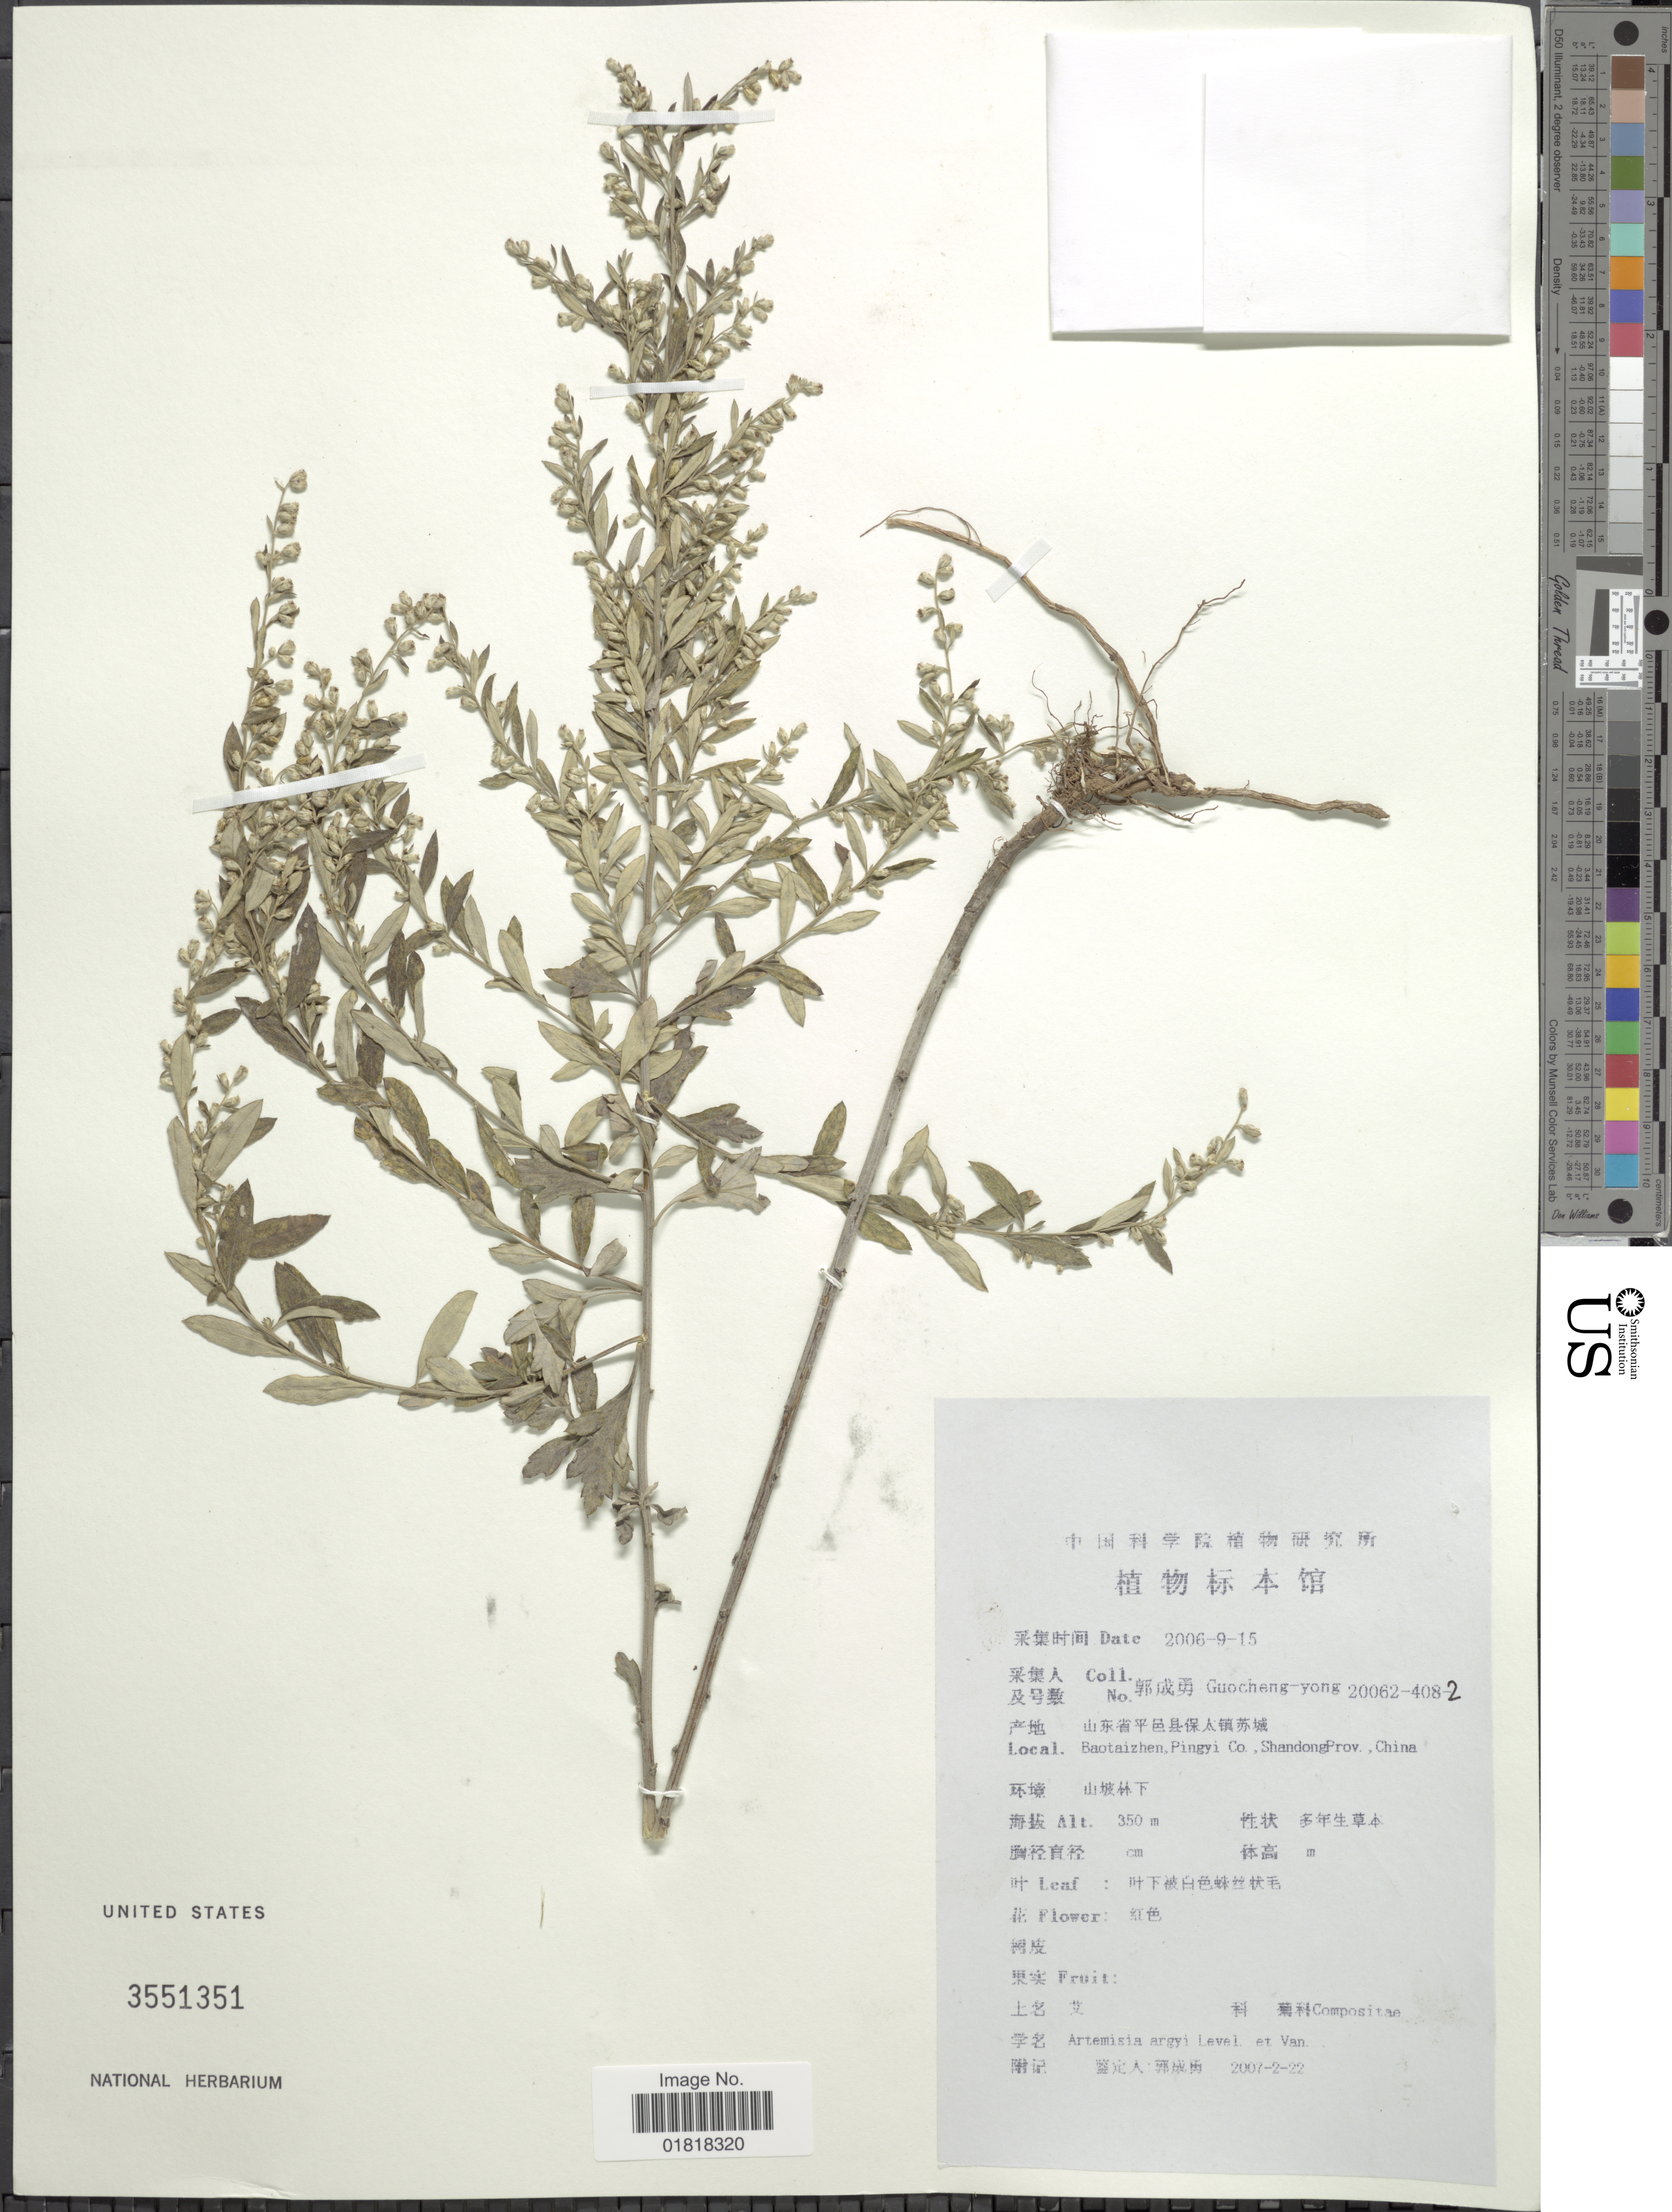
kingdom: Plantae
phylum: Tracheophyta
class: Magnoliopsida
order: Asterales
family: Asteraceae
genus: Artemisia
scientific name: Artemisia argyi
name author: H. Lév. & Vaniot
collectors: Guo cheng-yong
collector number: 20062-408-2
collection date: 2006-09-15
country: China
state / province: Shandong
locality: Baotaizhen, Pingyi Co.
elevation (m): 350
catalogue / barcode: US 3551351